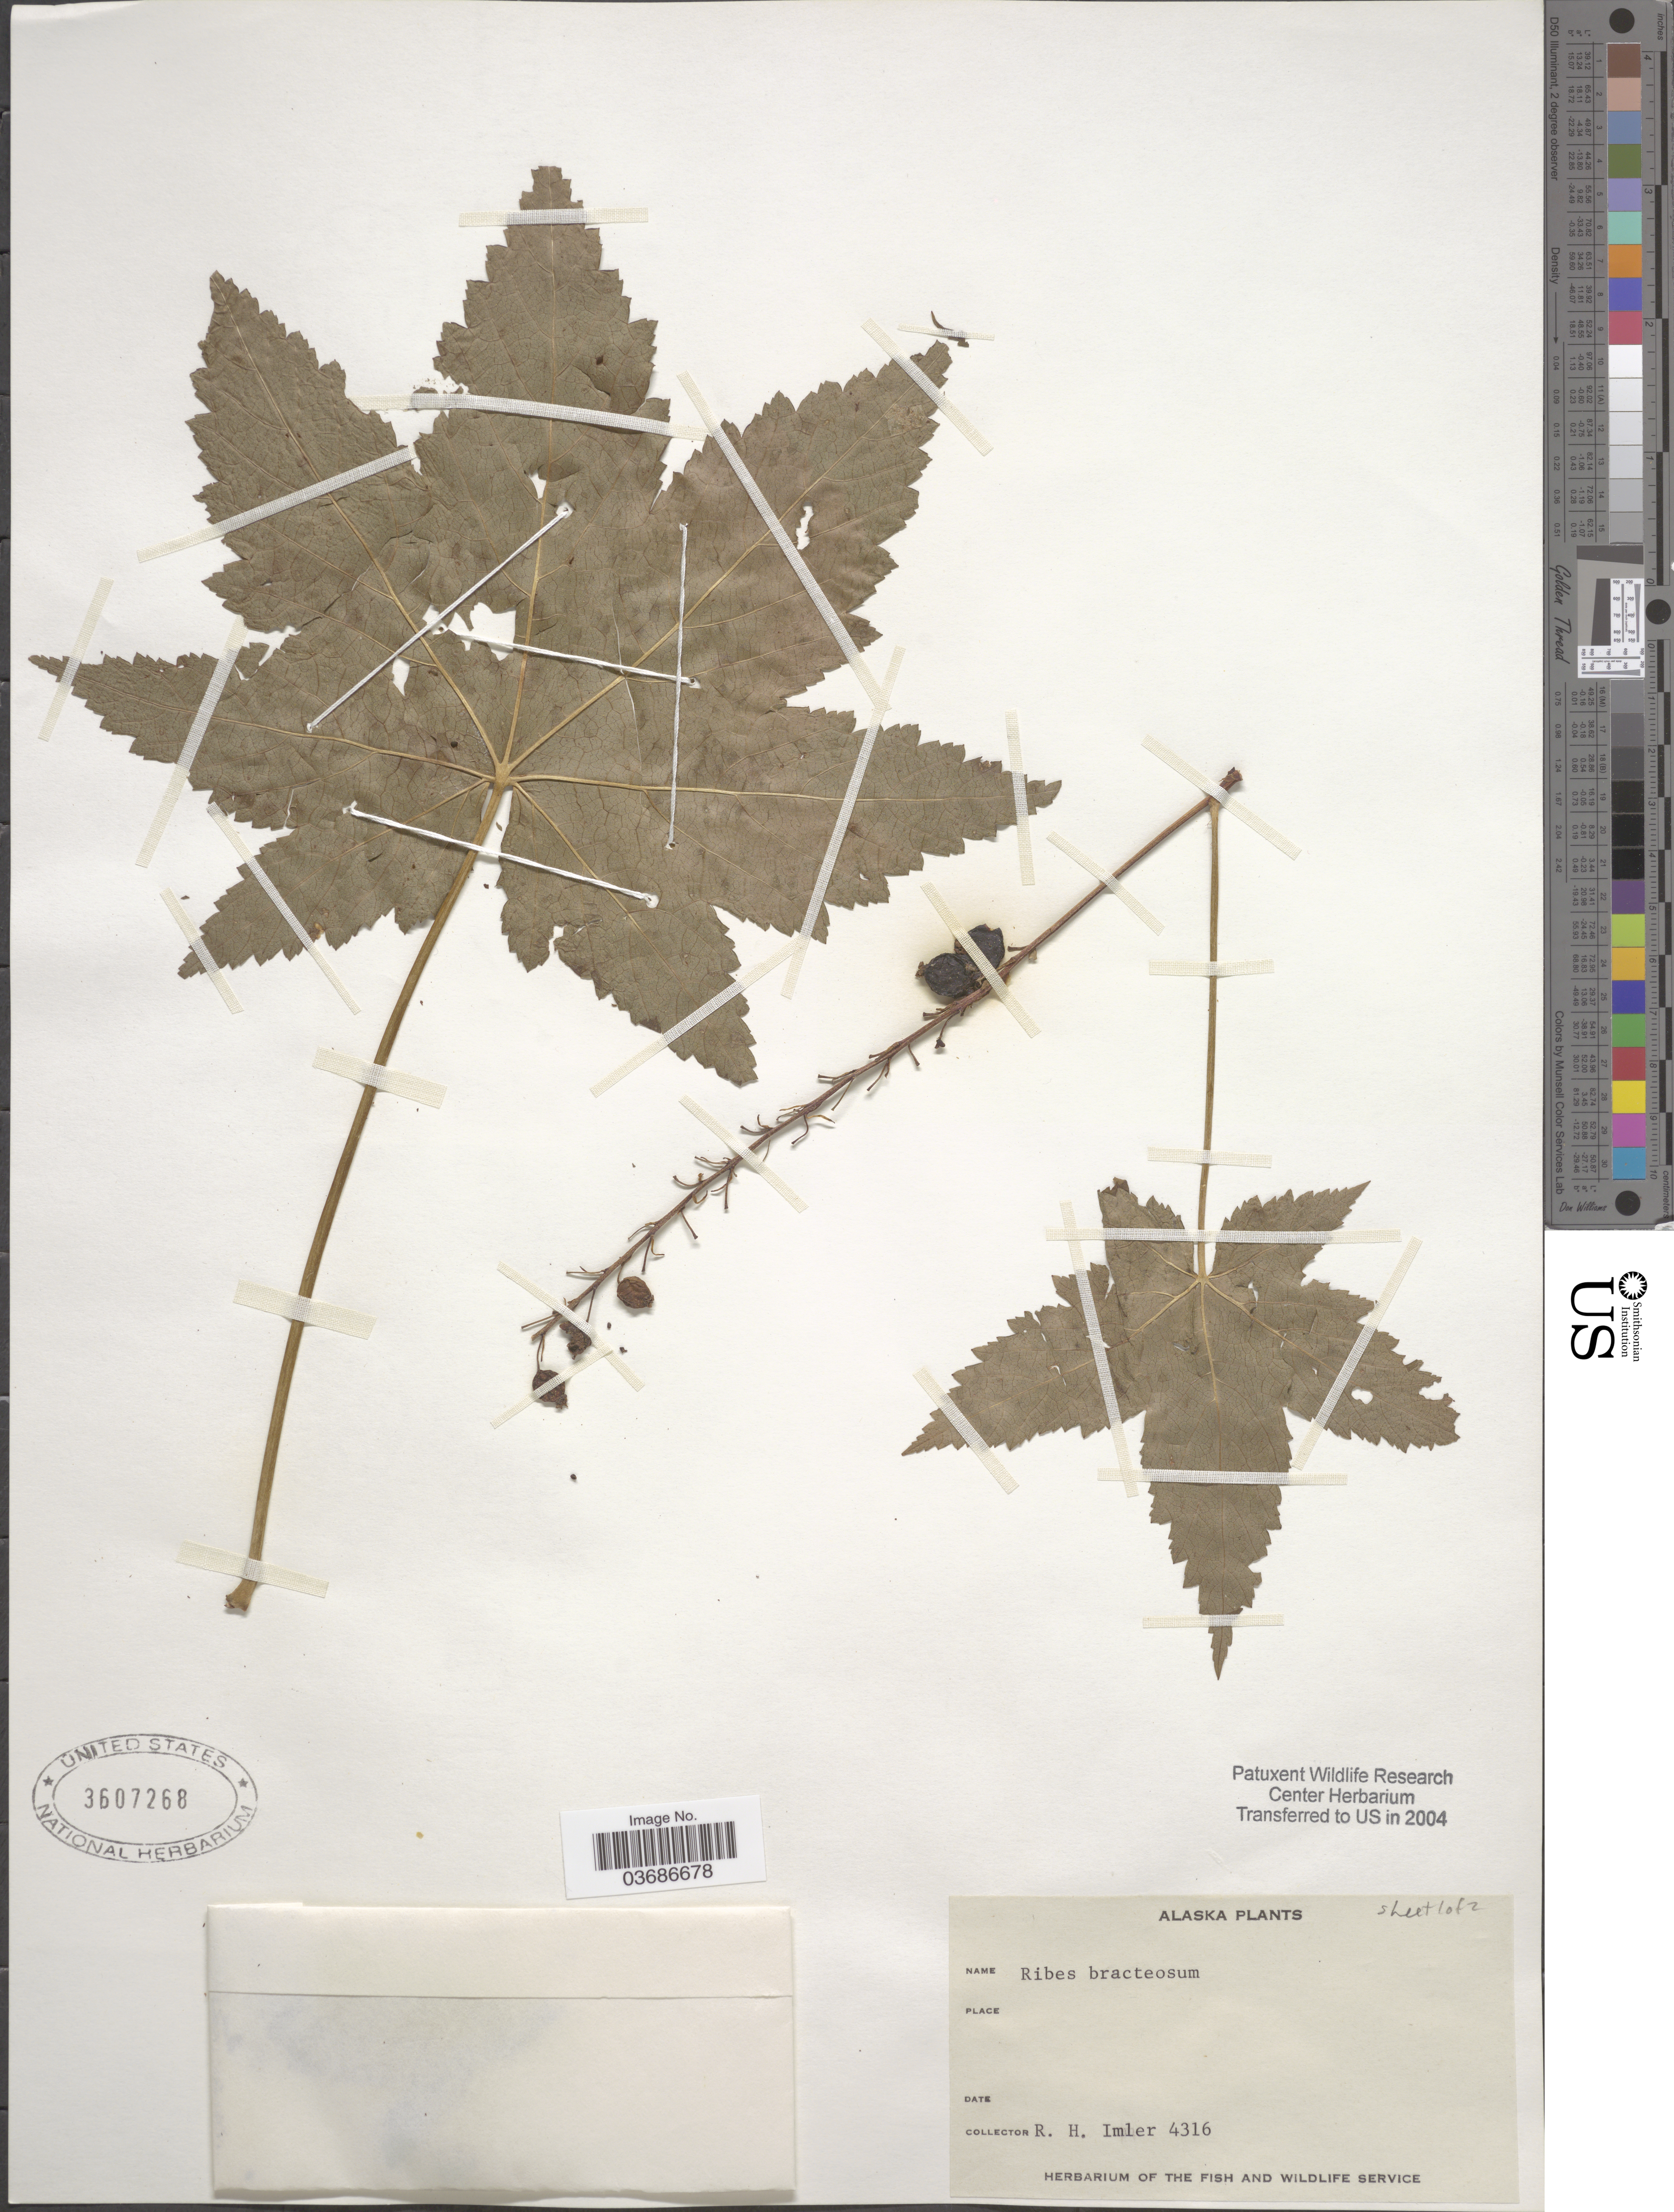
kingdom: Plantae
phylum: Tracheophyta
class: Magnoliopsida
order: Saxifragales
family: Grossulariaceae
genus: Ribes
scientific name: Ribes bracteosum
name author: Douglas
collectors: R. Imler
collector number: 4316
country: United States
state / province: Alaska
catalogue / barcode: US 3607268